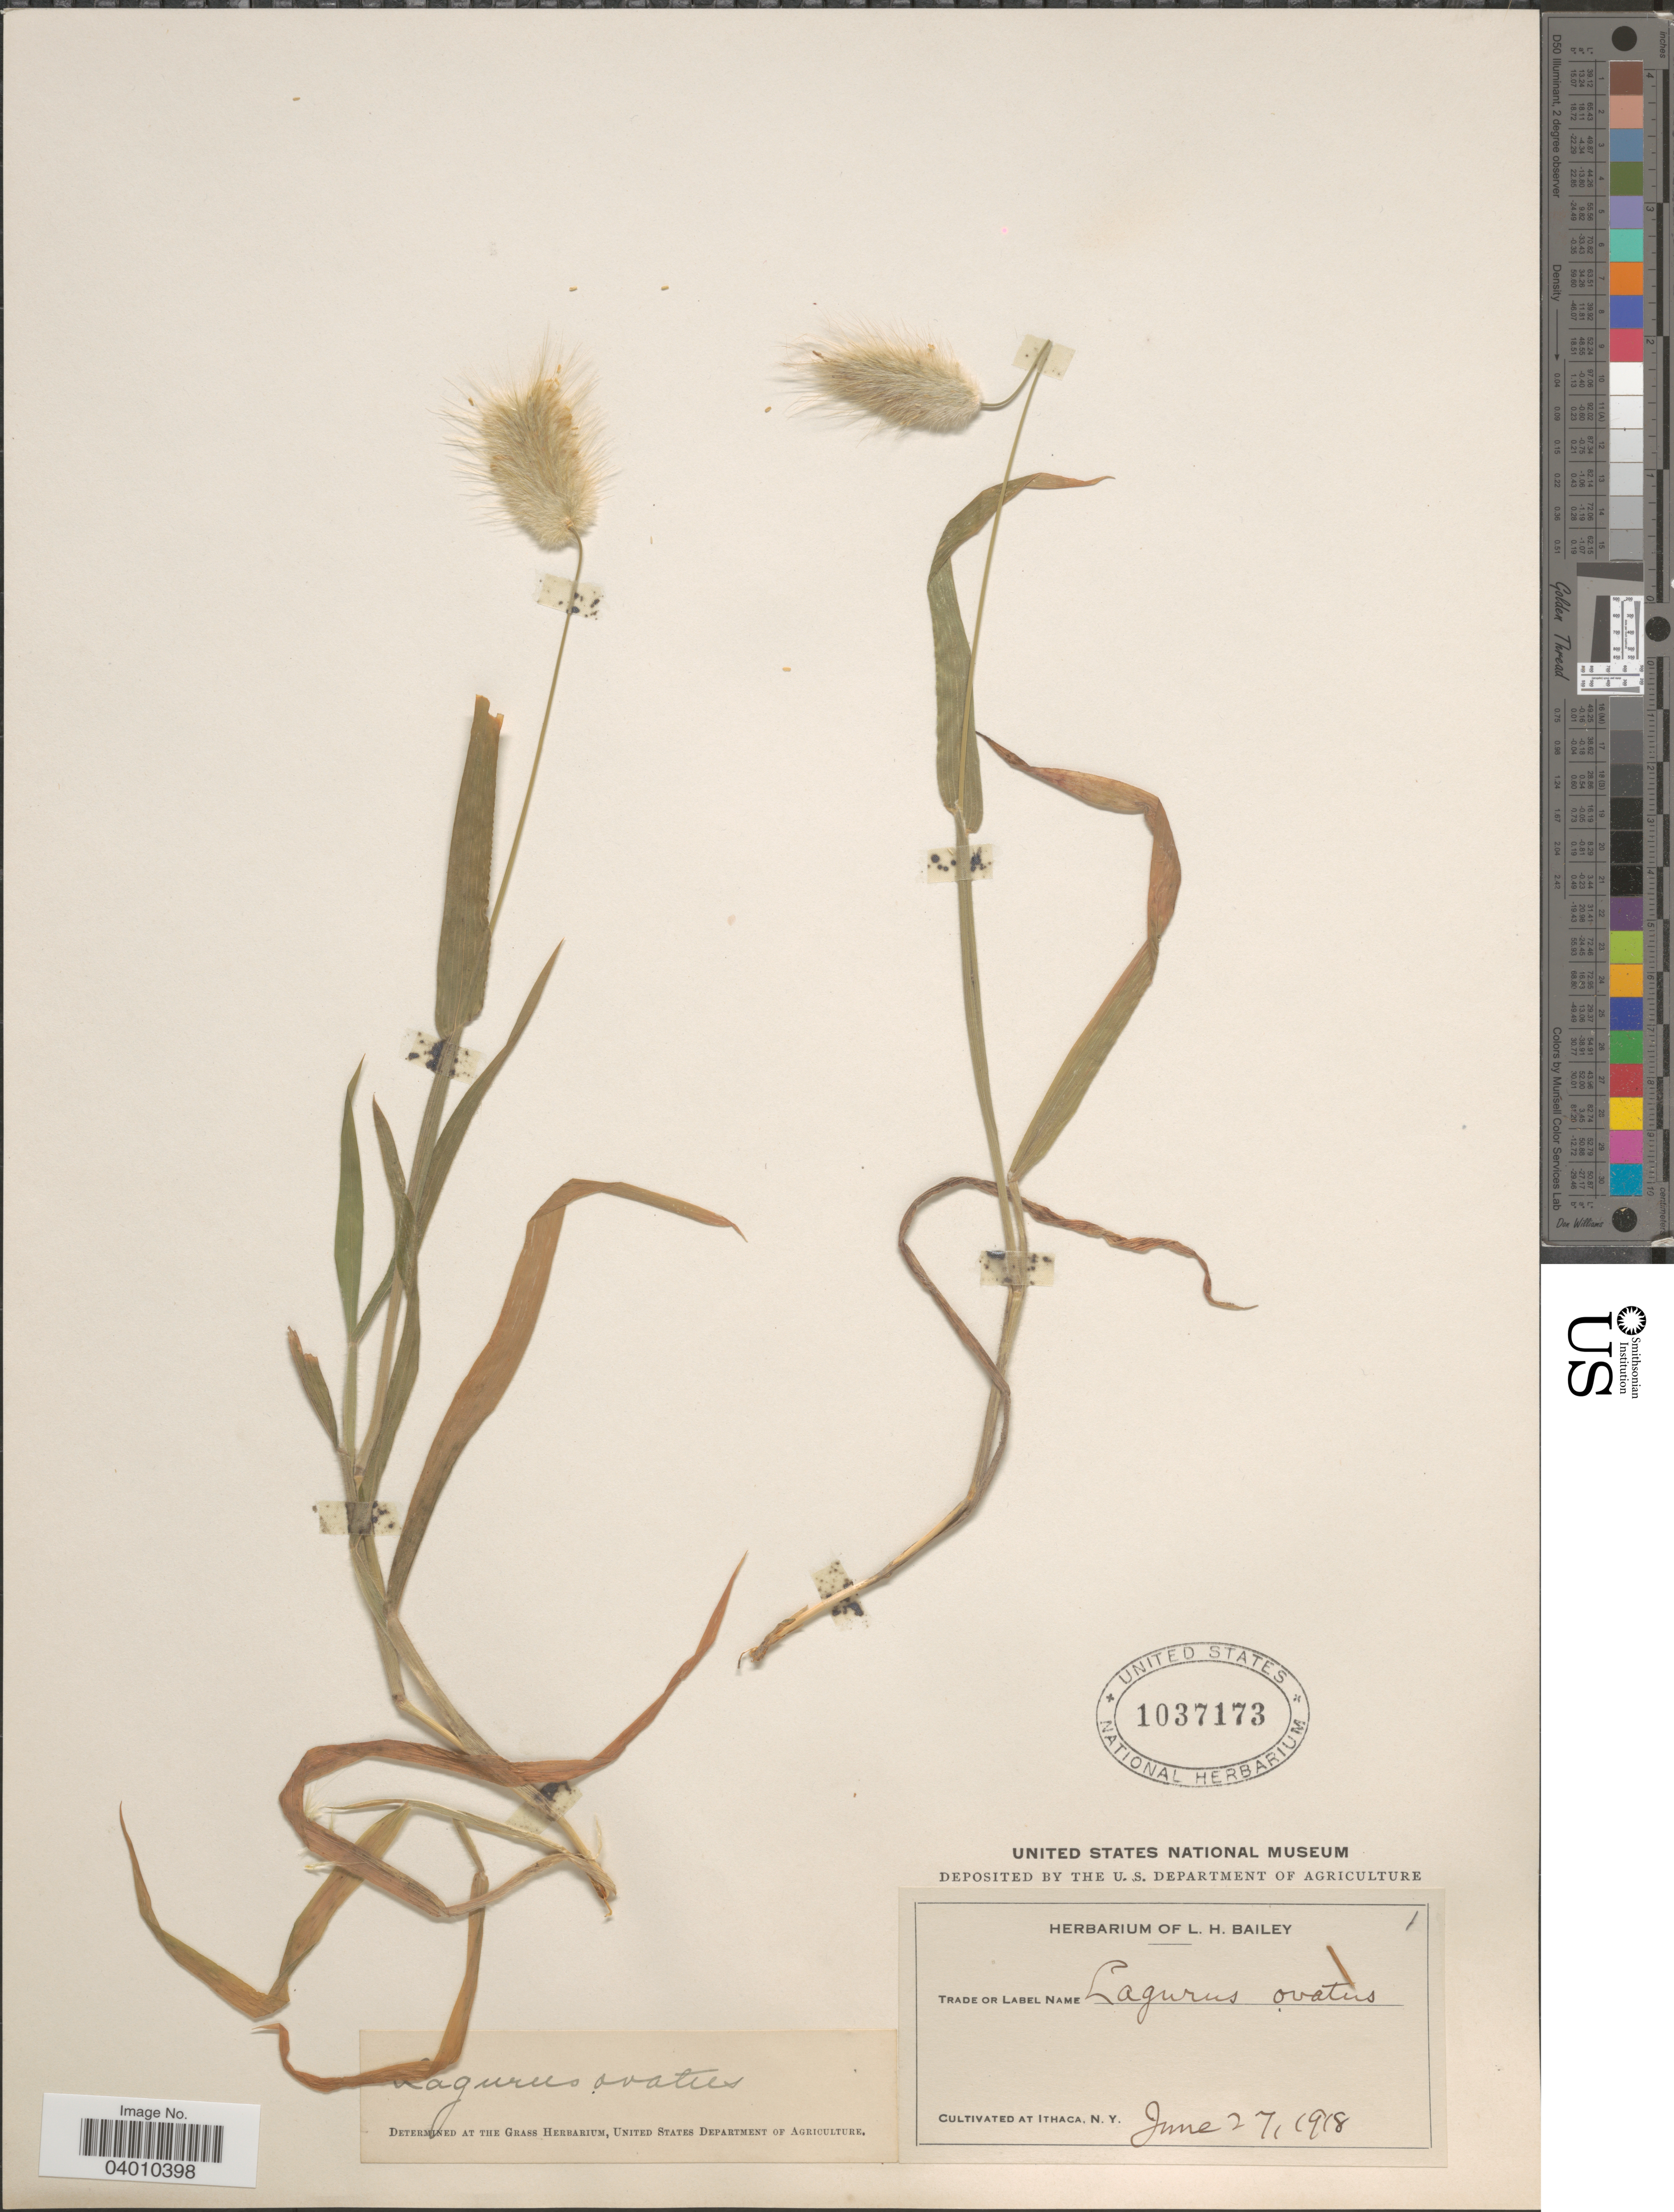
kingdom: Plantae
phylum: Tracheophyta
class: Liliopsida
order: Poales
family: Poaceae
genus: Lagurus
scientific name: Lagurus ovatus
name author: L.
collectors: ex herb. L. H. Bailey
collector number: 1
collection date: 1918-06-27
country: United States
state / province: New York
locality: Ithaca.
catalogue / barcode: US 1037173